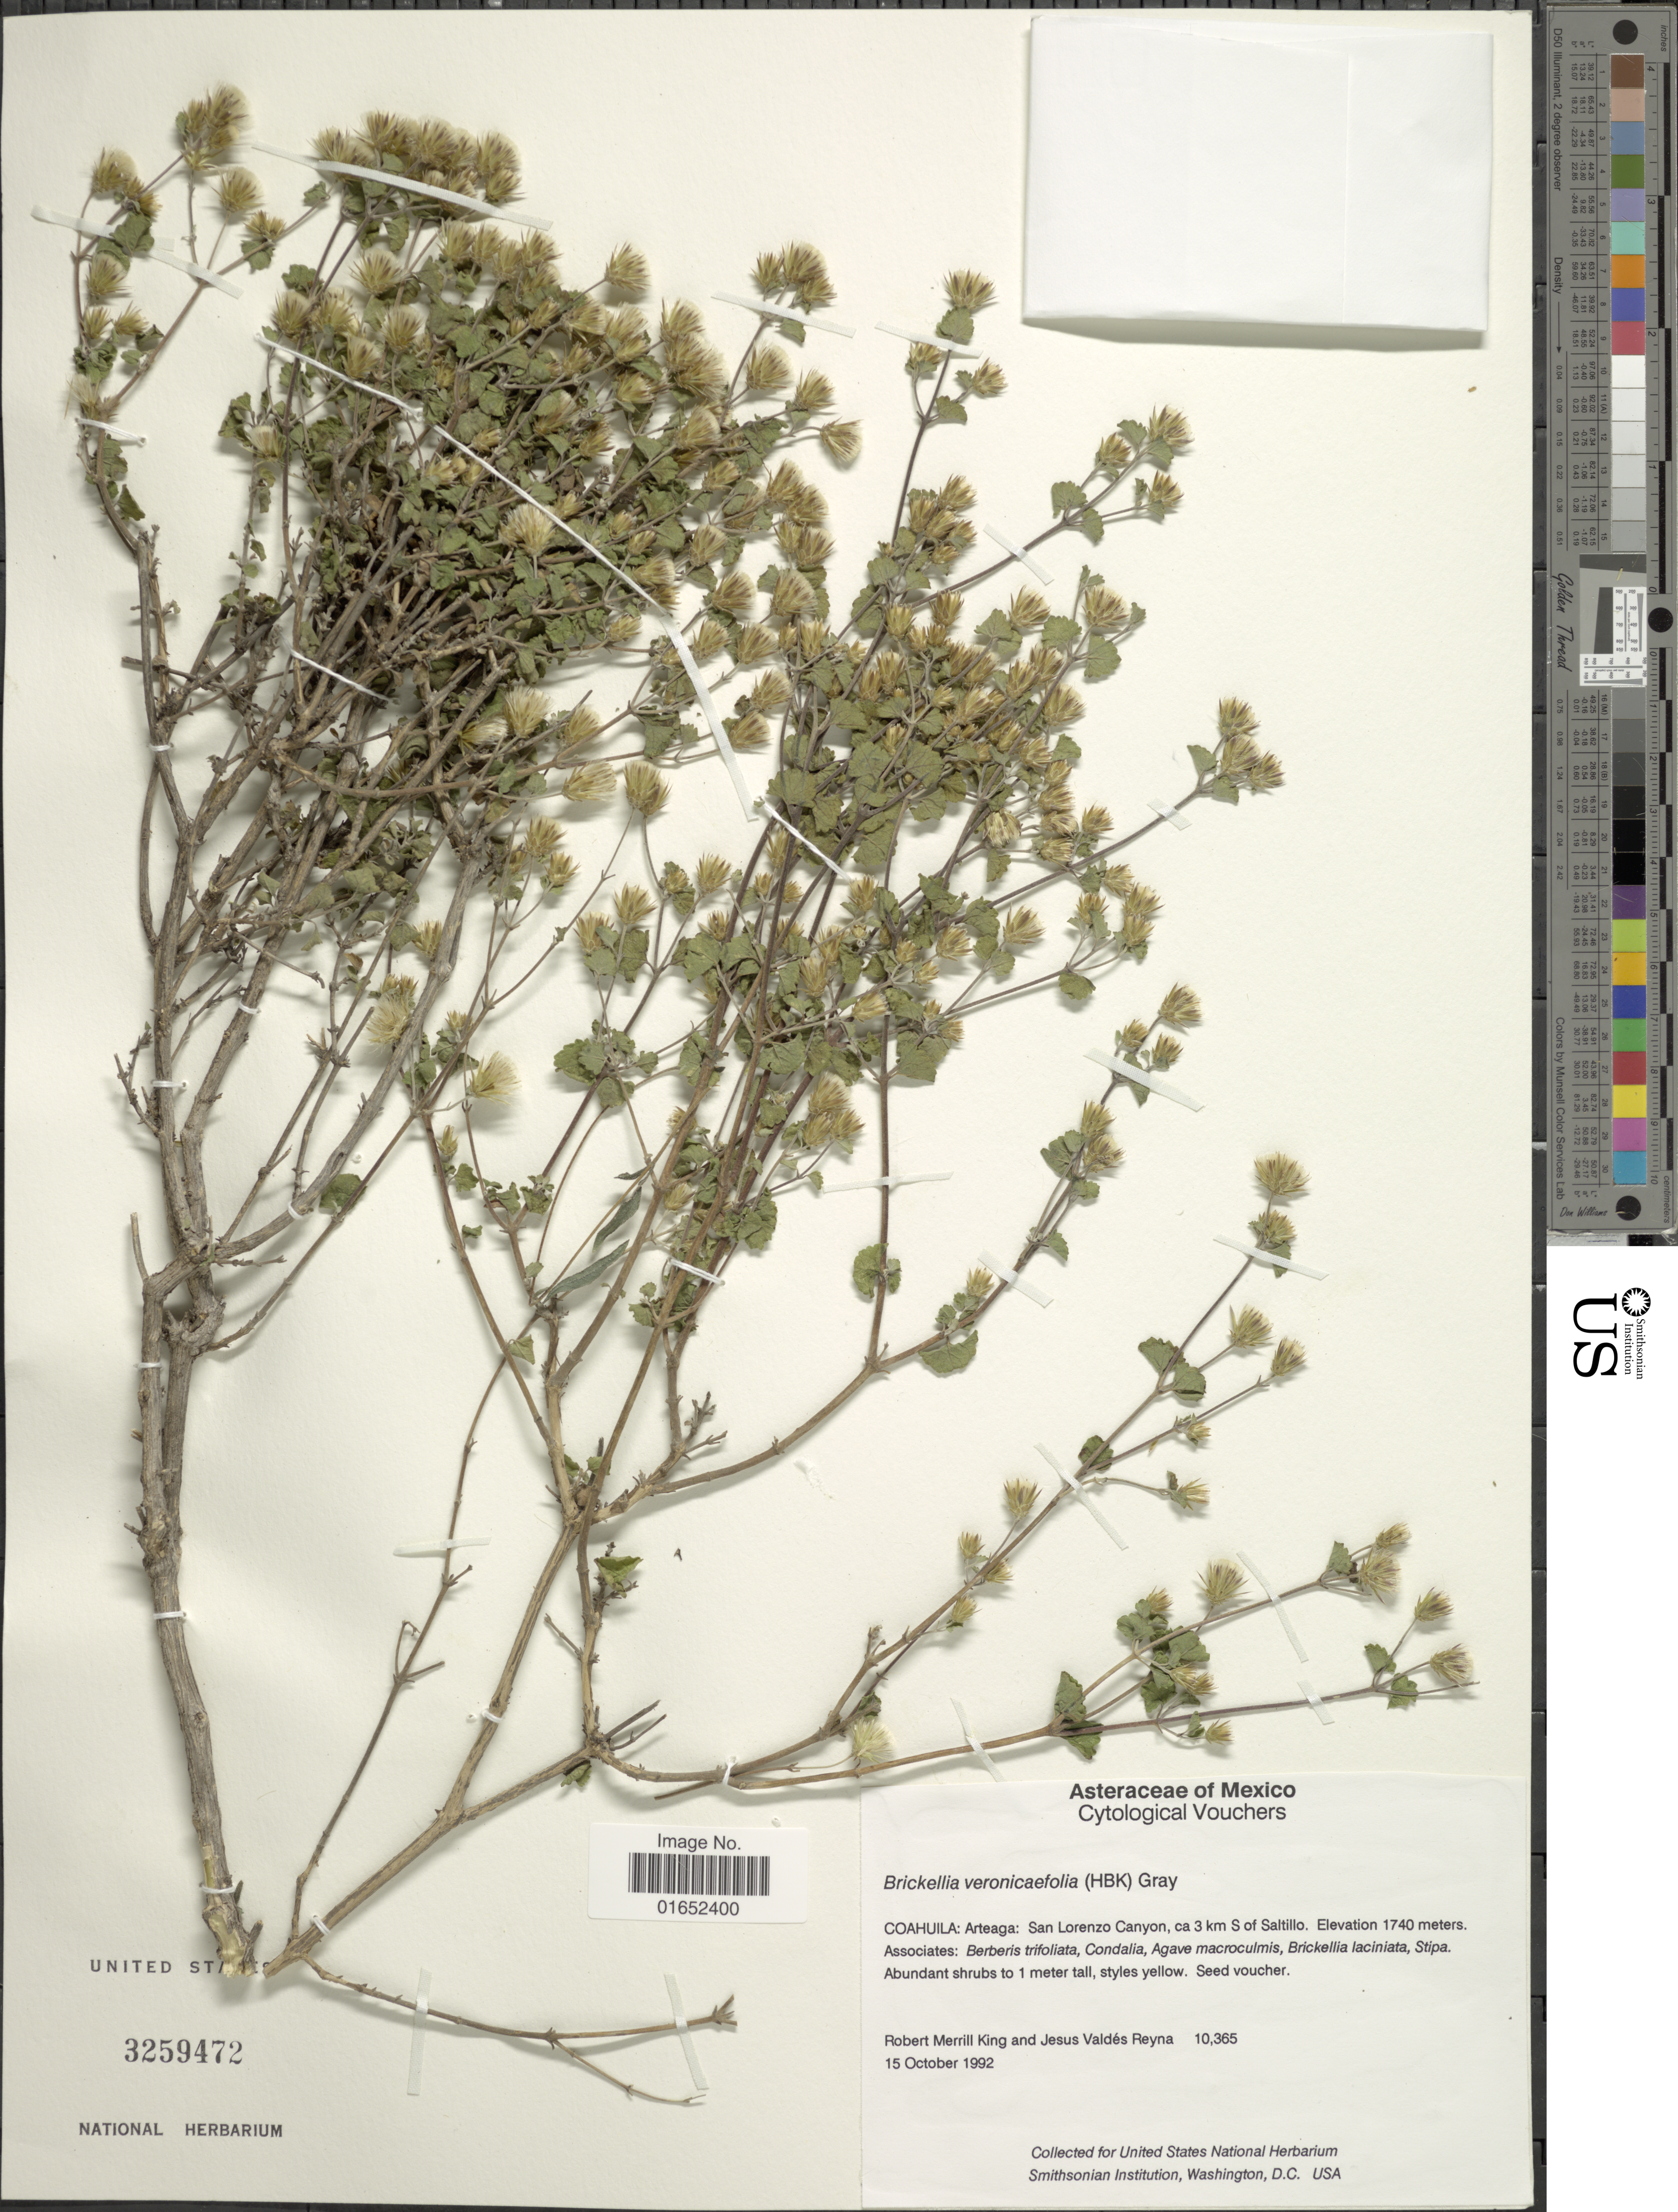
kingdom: Plantae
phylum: Tracheophyta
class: Magnoliopsida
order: Asterales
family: Asteraceae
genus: Brickellia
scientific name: Brickellia veronicaefolia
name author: (Kunth) A. Gray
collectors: R. M. King & J. Valdés-Reyna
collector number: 10365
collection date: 1992-10-15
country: Mexico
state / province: Coahuila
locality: Arteaga: San Lorenzo Canyon, ca 3 km S of Saltillo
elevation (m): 1740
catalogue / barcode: US 3259472